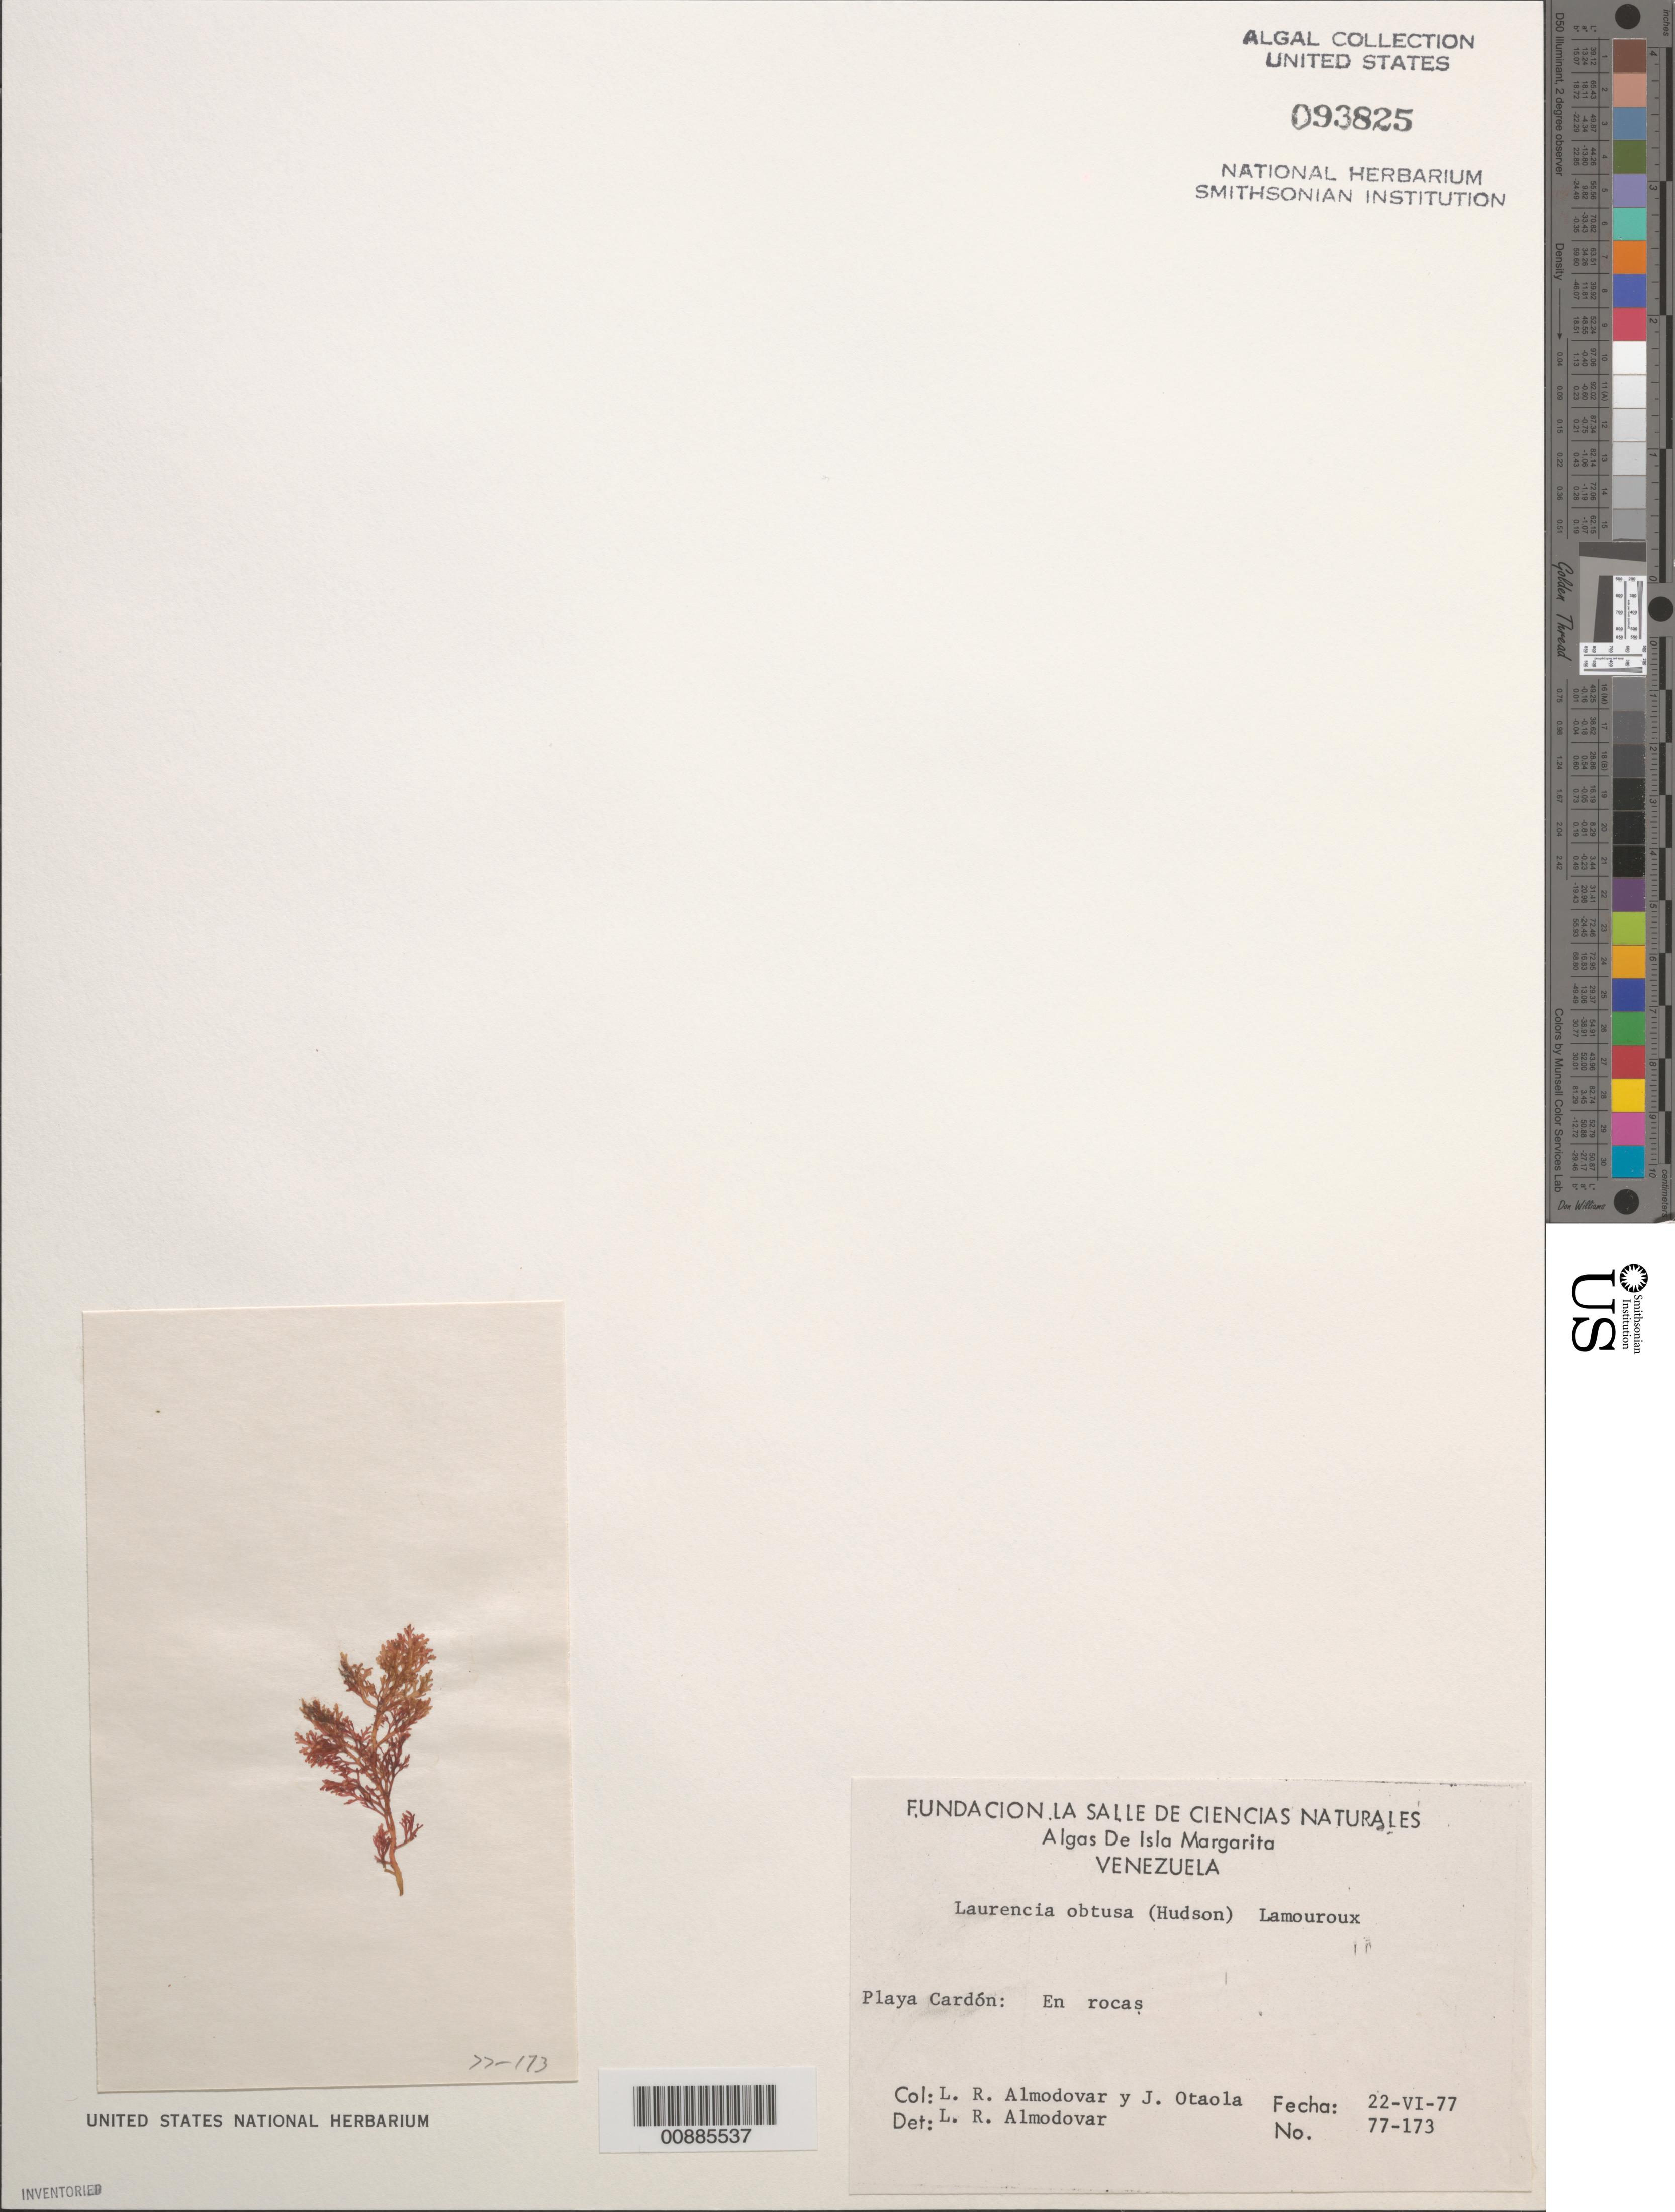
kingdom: Plantae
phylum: Rhodophyta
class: Florideophyceae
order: Ceramiales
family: Rhodomelaceae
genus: Laurencia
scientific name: Laurencia obtusa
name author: (Huds.) J.V.Lamouroux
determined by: Almodovar, L. R.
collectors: L. Almodovar & J. Otaola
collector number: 77-173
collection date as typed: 22 Jun 1977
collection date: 1977-06-22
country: Venezuela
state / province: Nueva Esparta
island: Margarita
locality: Playa Cardon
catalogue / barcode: US 93825